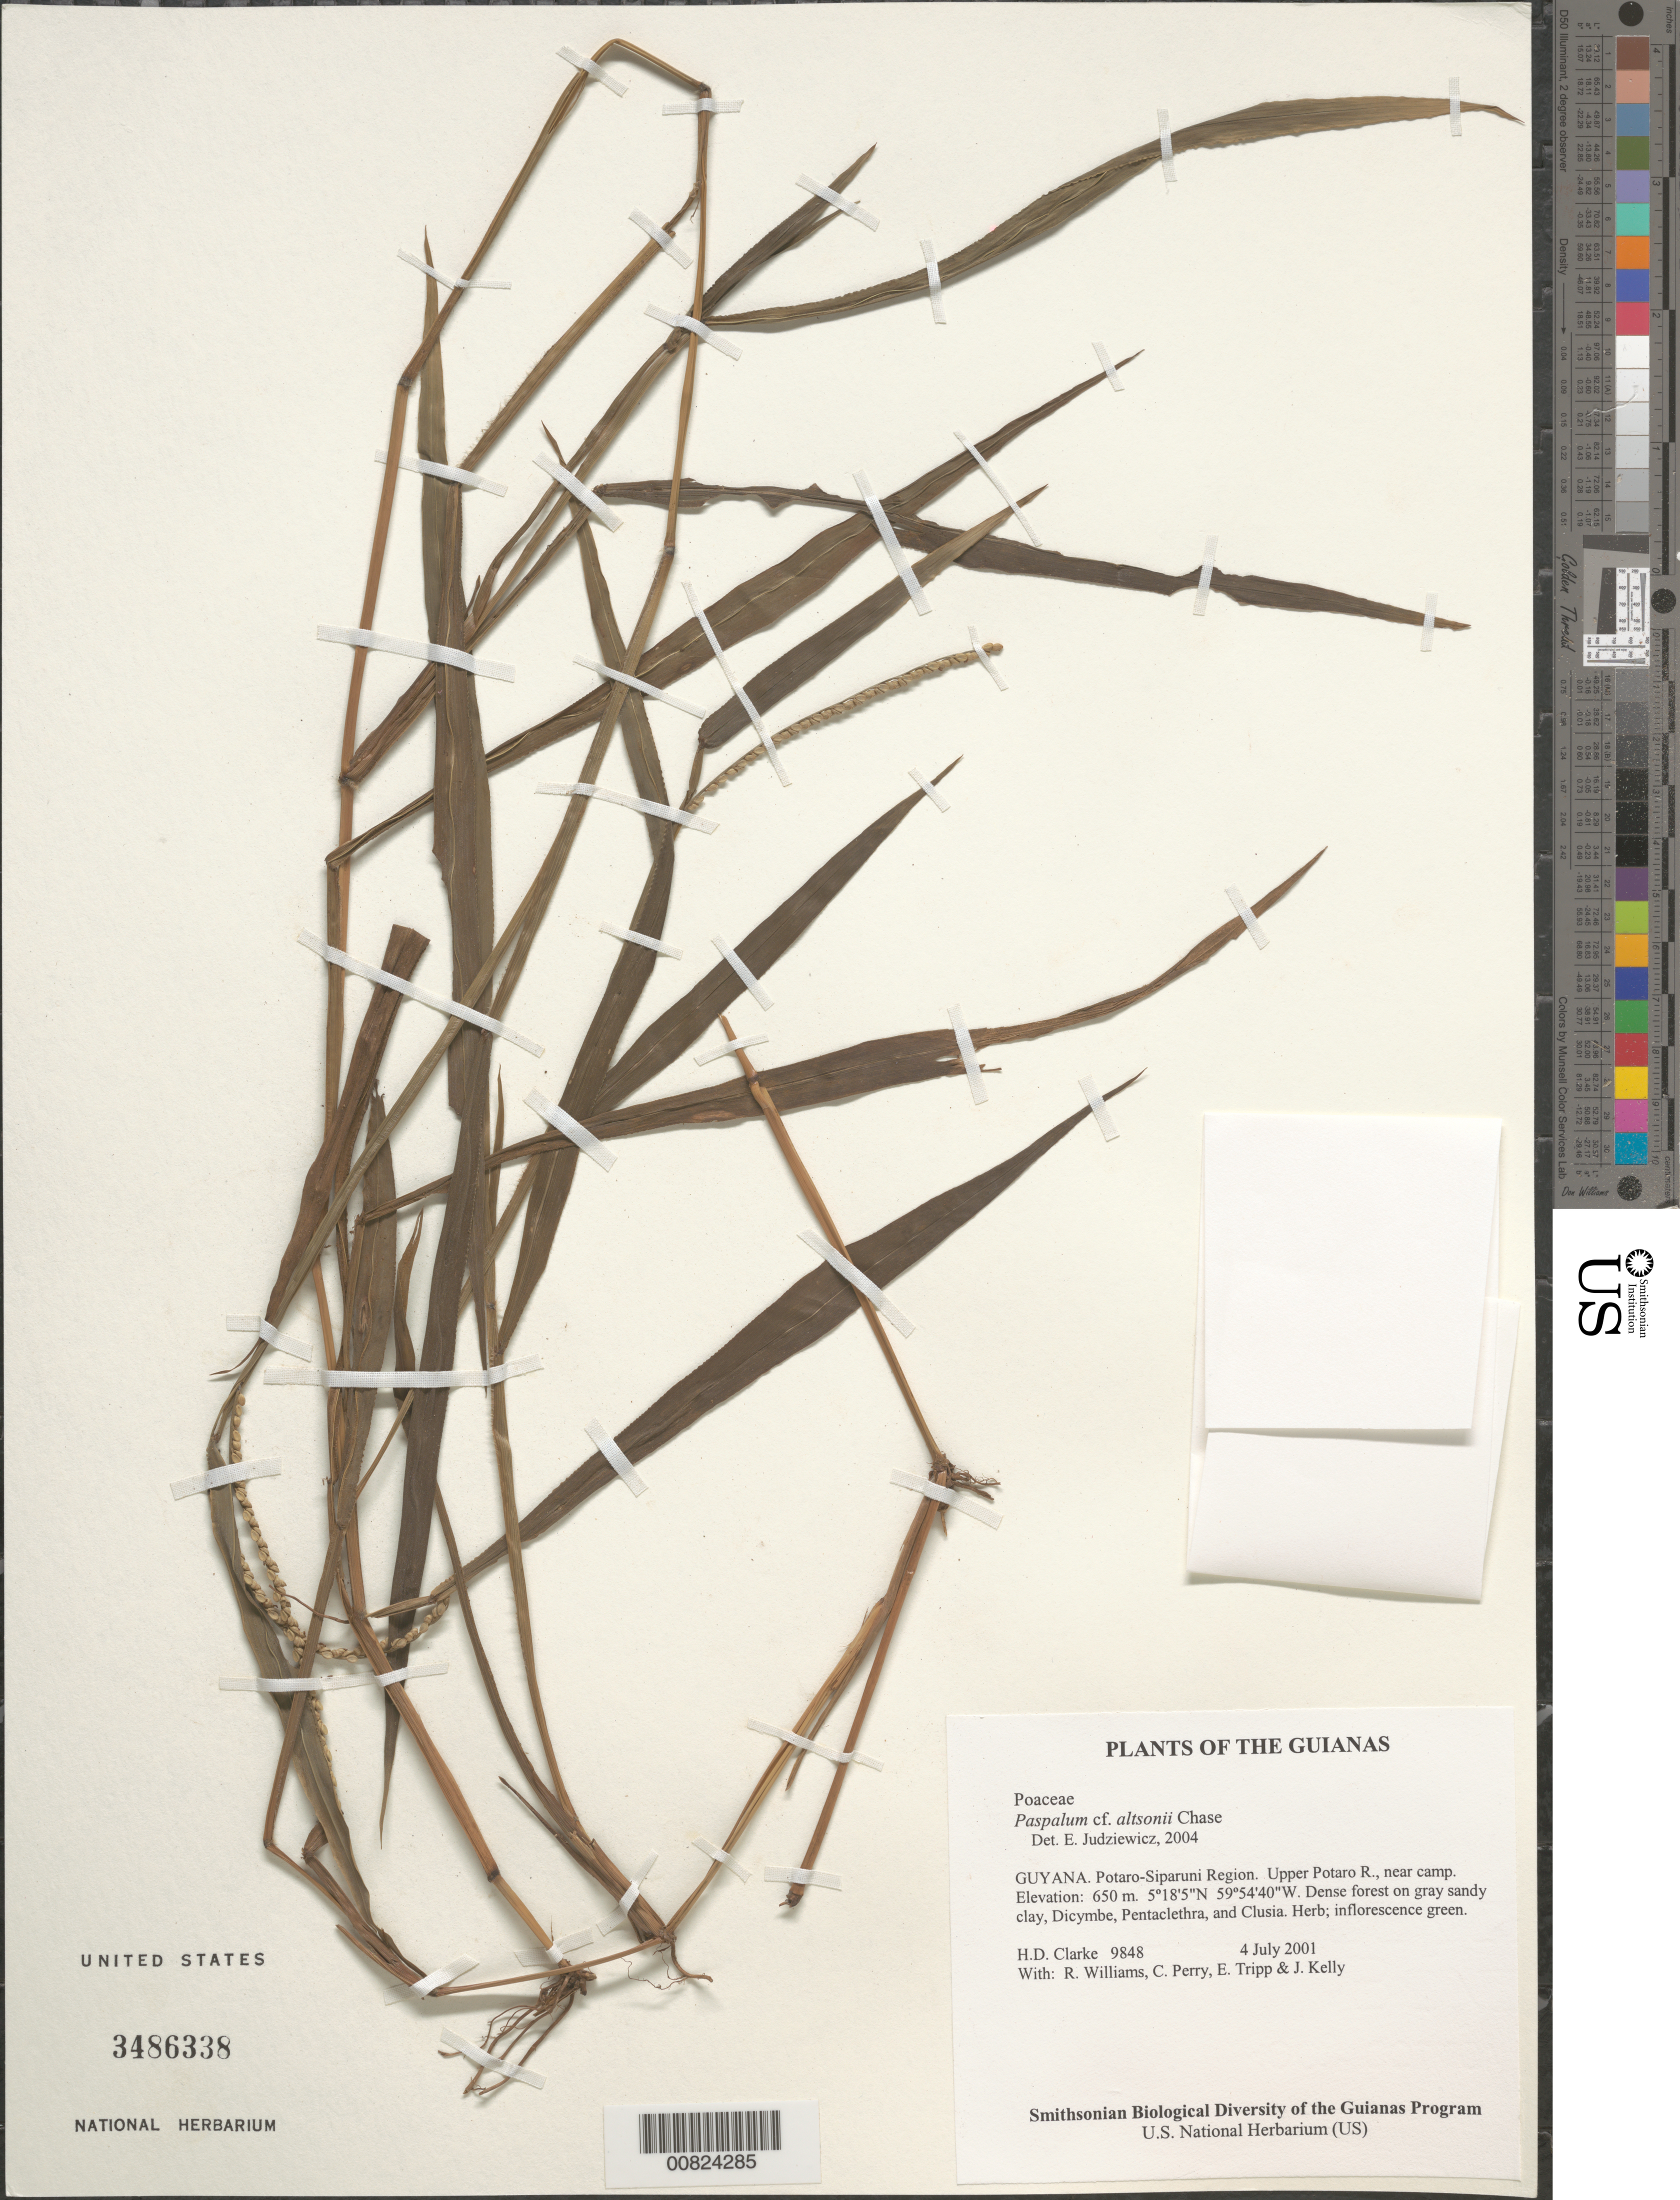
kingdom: Plantae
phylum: Tracheophyta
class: Liliopsida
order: Poales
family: Poaceae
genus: Paspalum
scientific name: Paspalum altsonii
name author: Chase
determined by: Judziewicz, E. J.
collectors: H. D. Clarke, R. Williams, C. Perry, E. Tripp & J. Kelly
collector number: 9848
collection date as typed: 4 July 2001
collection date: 2001-07-04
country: Guyana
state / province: Potaro-Siparuni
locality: Upper Potaro R., near camp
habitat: Dense forest on gray sandy clay, Dicymbe, Pentaclethra, and Clusia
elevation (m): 650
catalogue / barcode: US 3486338